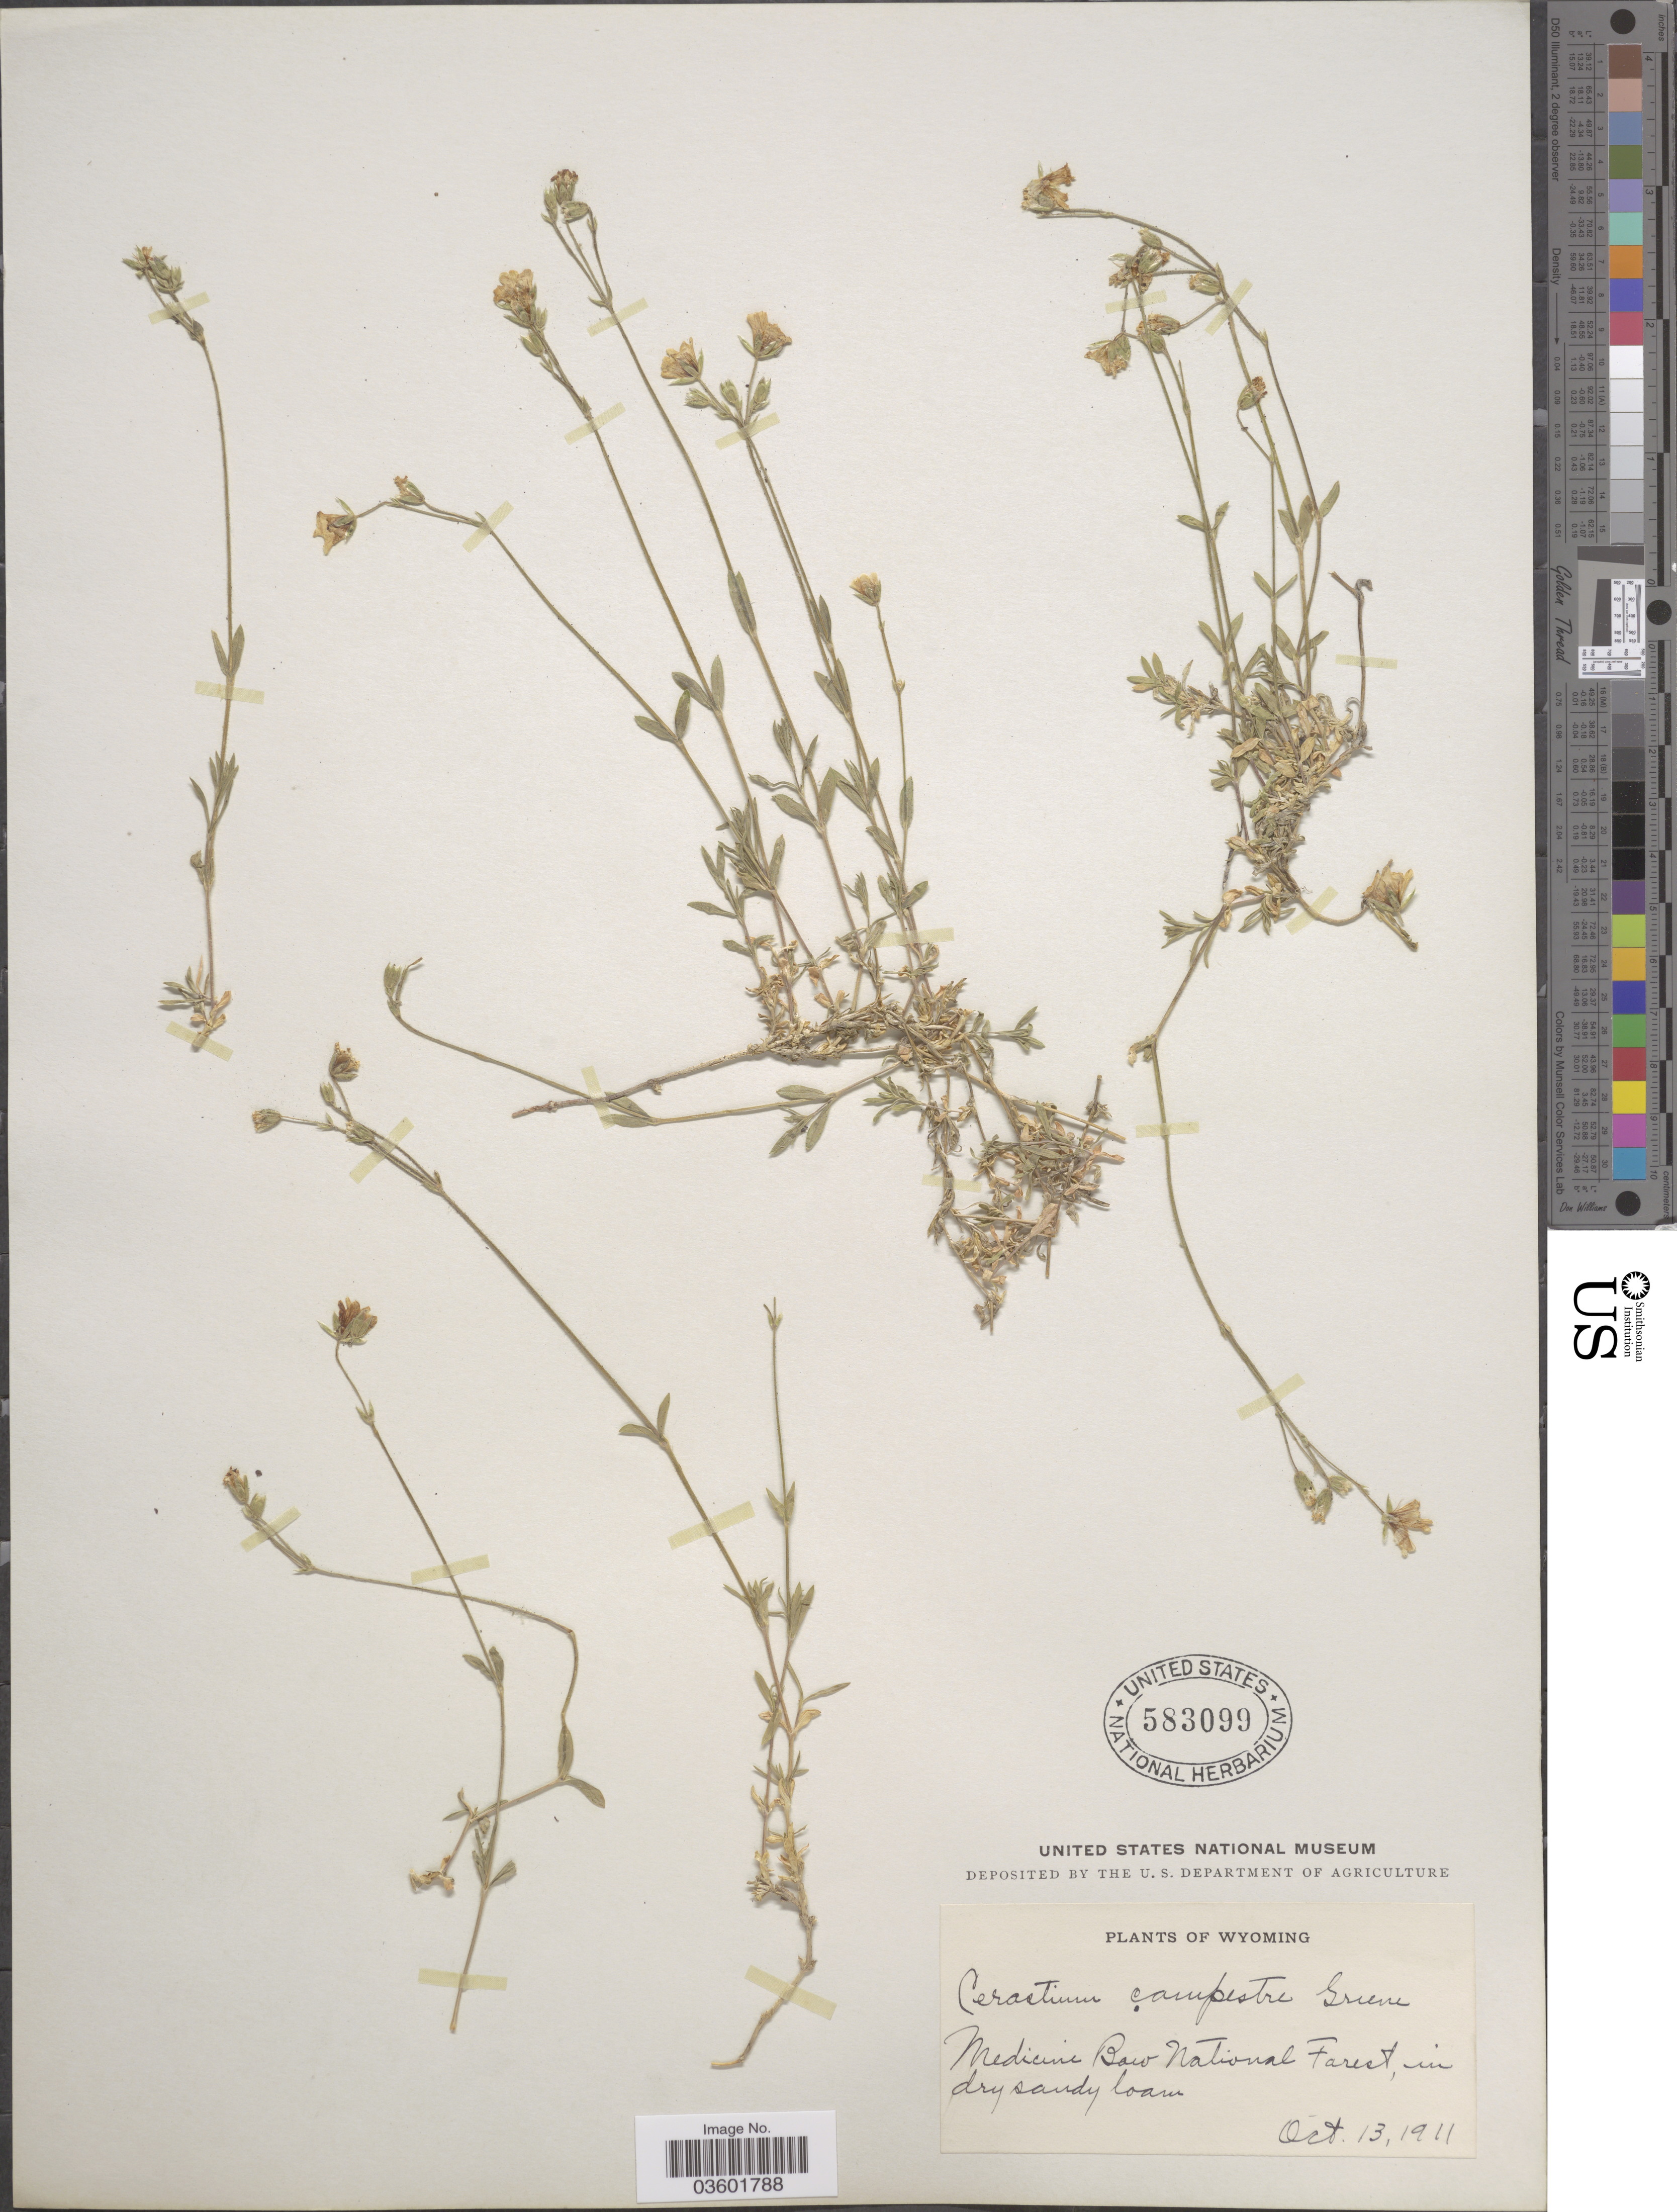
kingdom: Plantae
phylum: Tracheophyta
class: Magnoliopsida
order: Caryophyllales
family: Caryophyllaceae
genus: Cerastium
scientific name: Cerastium campestre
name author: Greene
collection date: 1911-10-13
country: United States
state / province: Wyoming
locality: Medicine Bow National Forest.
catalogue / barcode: US 583099